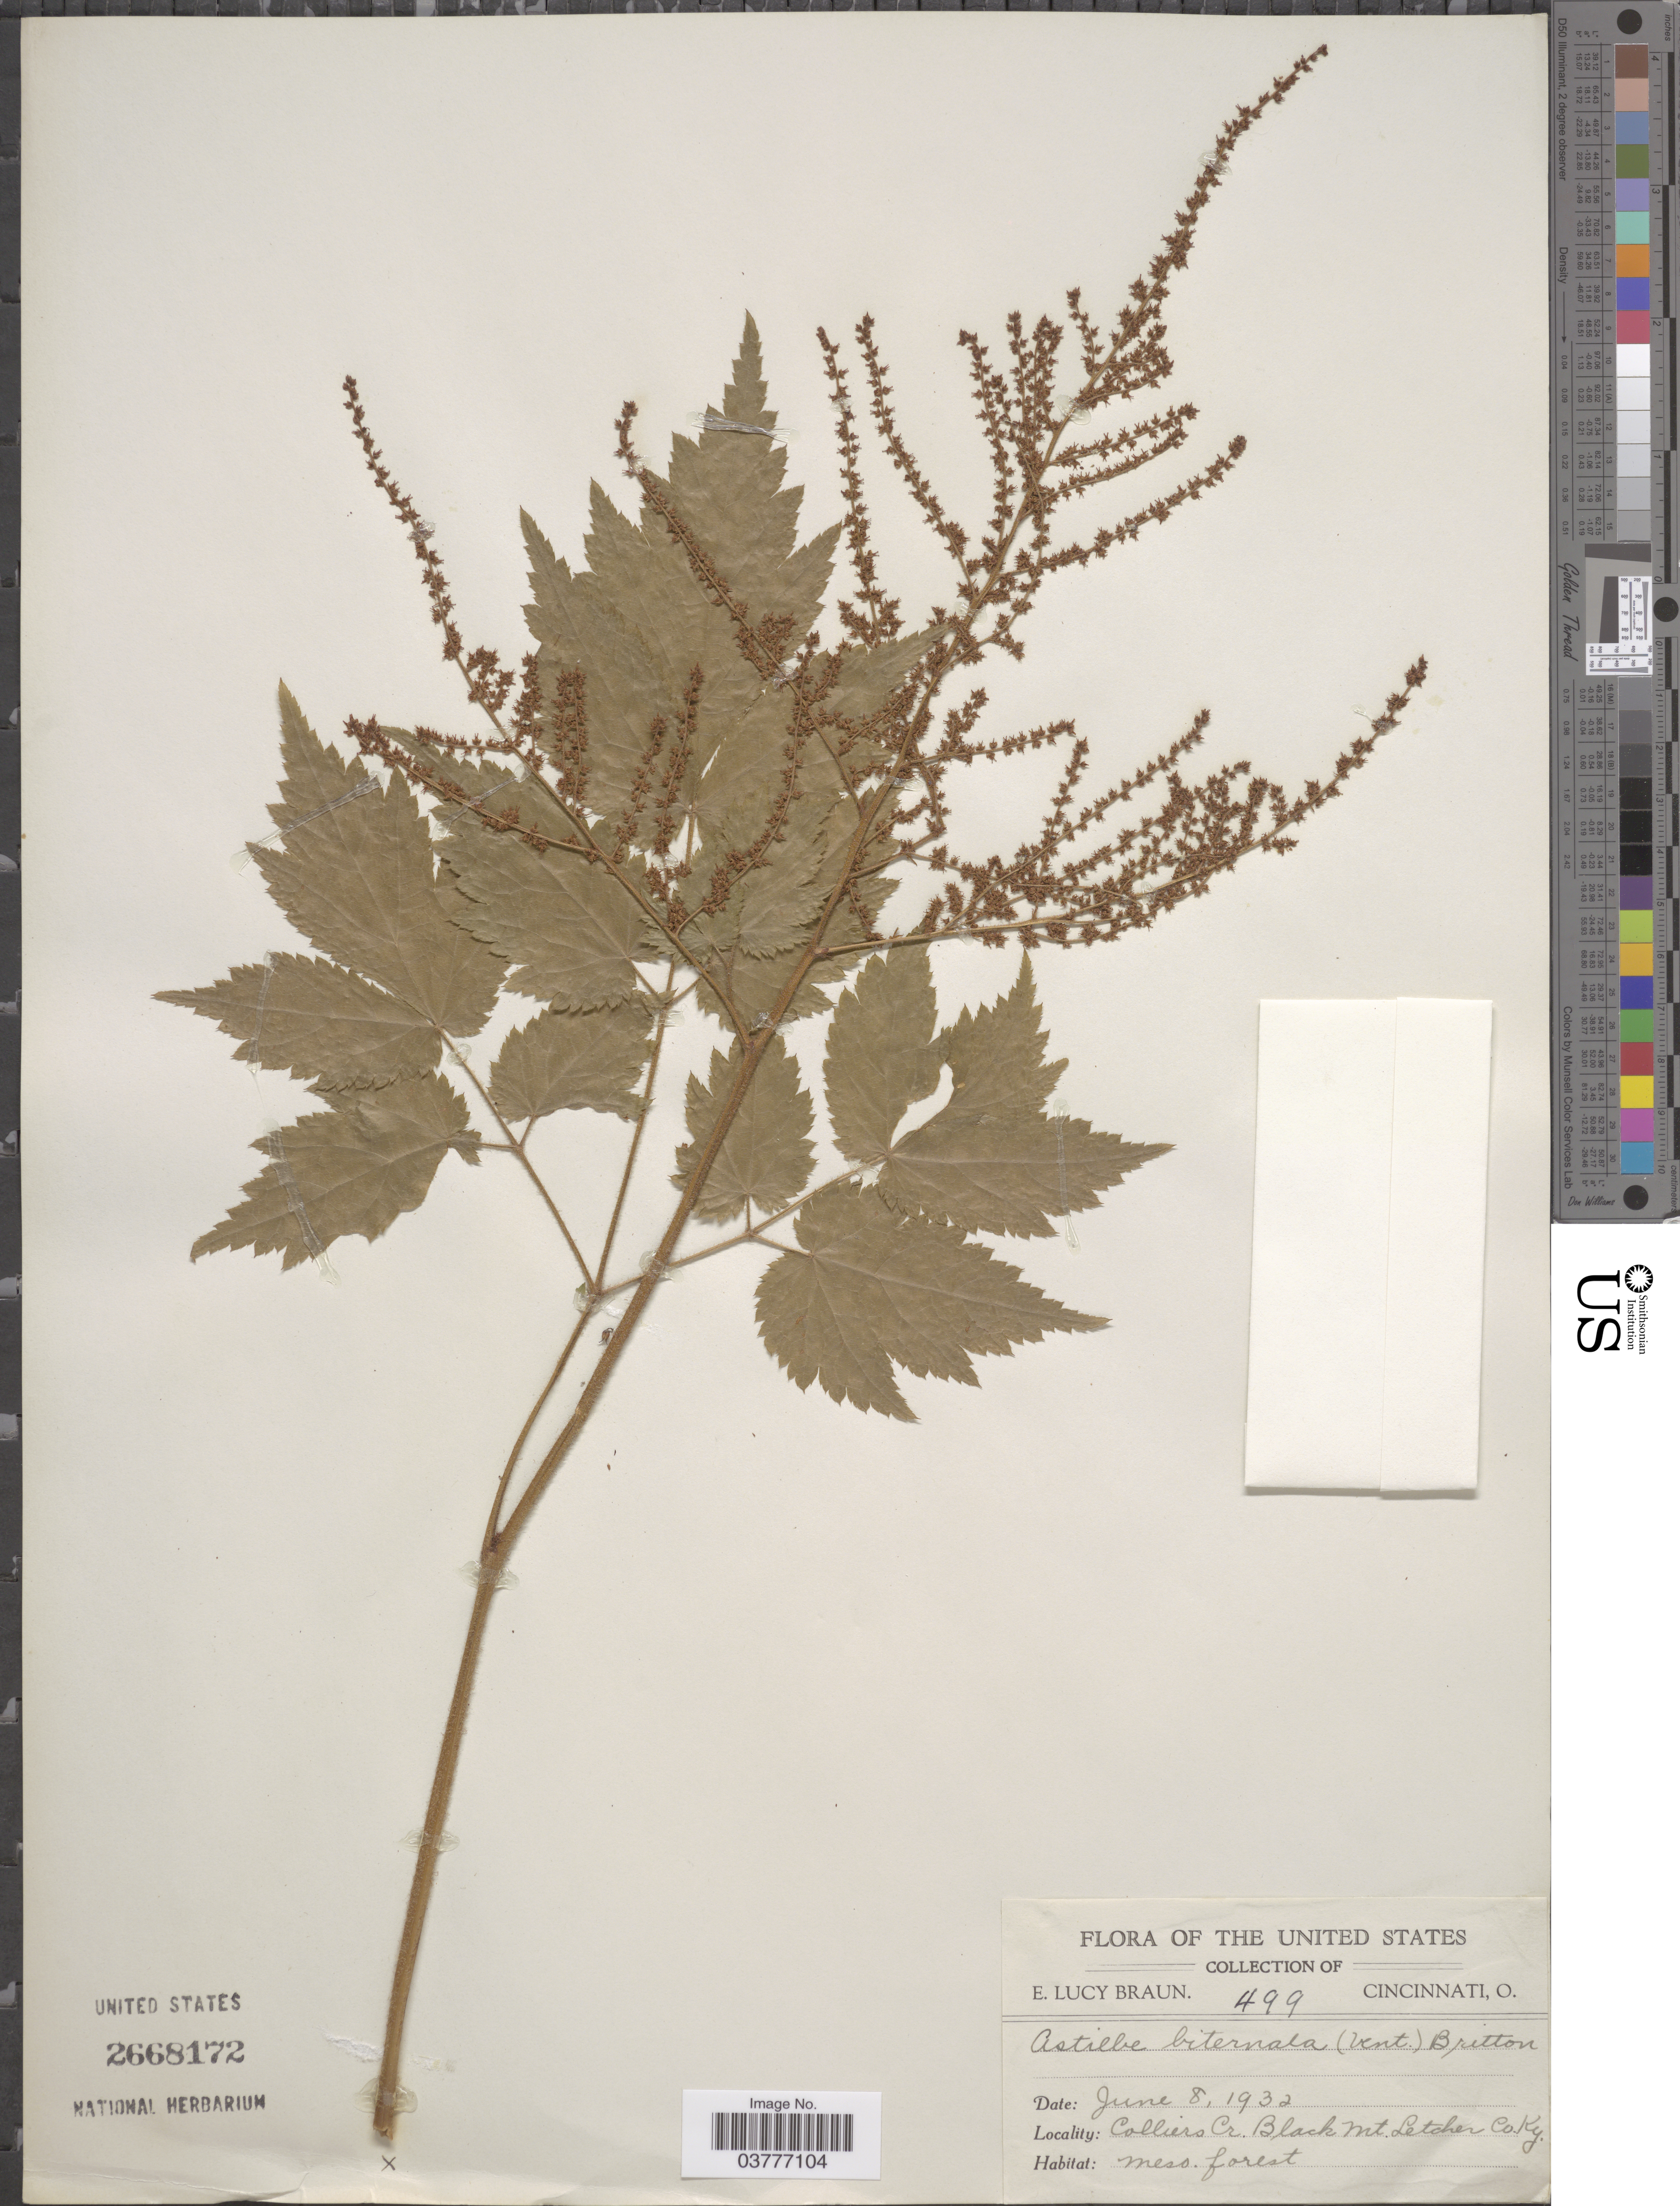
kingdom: Plantae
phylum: Tracheophyta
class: Magnoliopsida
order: Saxifragales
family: Saxifragaceae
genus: Astilbe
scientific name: Astilbe biternata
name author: (Vent.) Britton ex Kearney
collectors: E. L. Braun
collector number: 499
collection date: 1932-06-08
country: United States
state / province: Kentucky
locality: Colliers Cr. Black Mt. Letcher Co.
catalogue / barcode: US 2668172